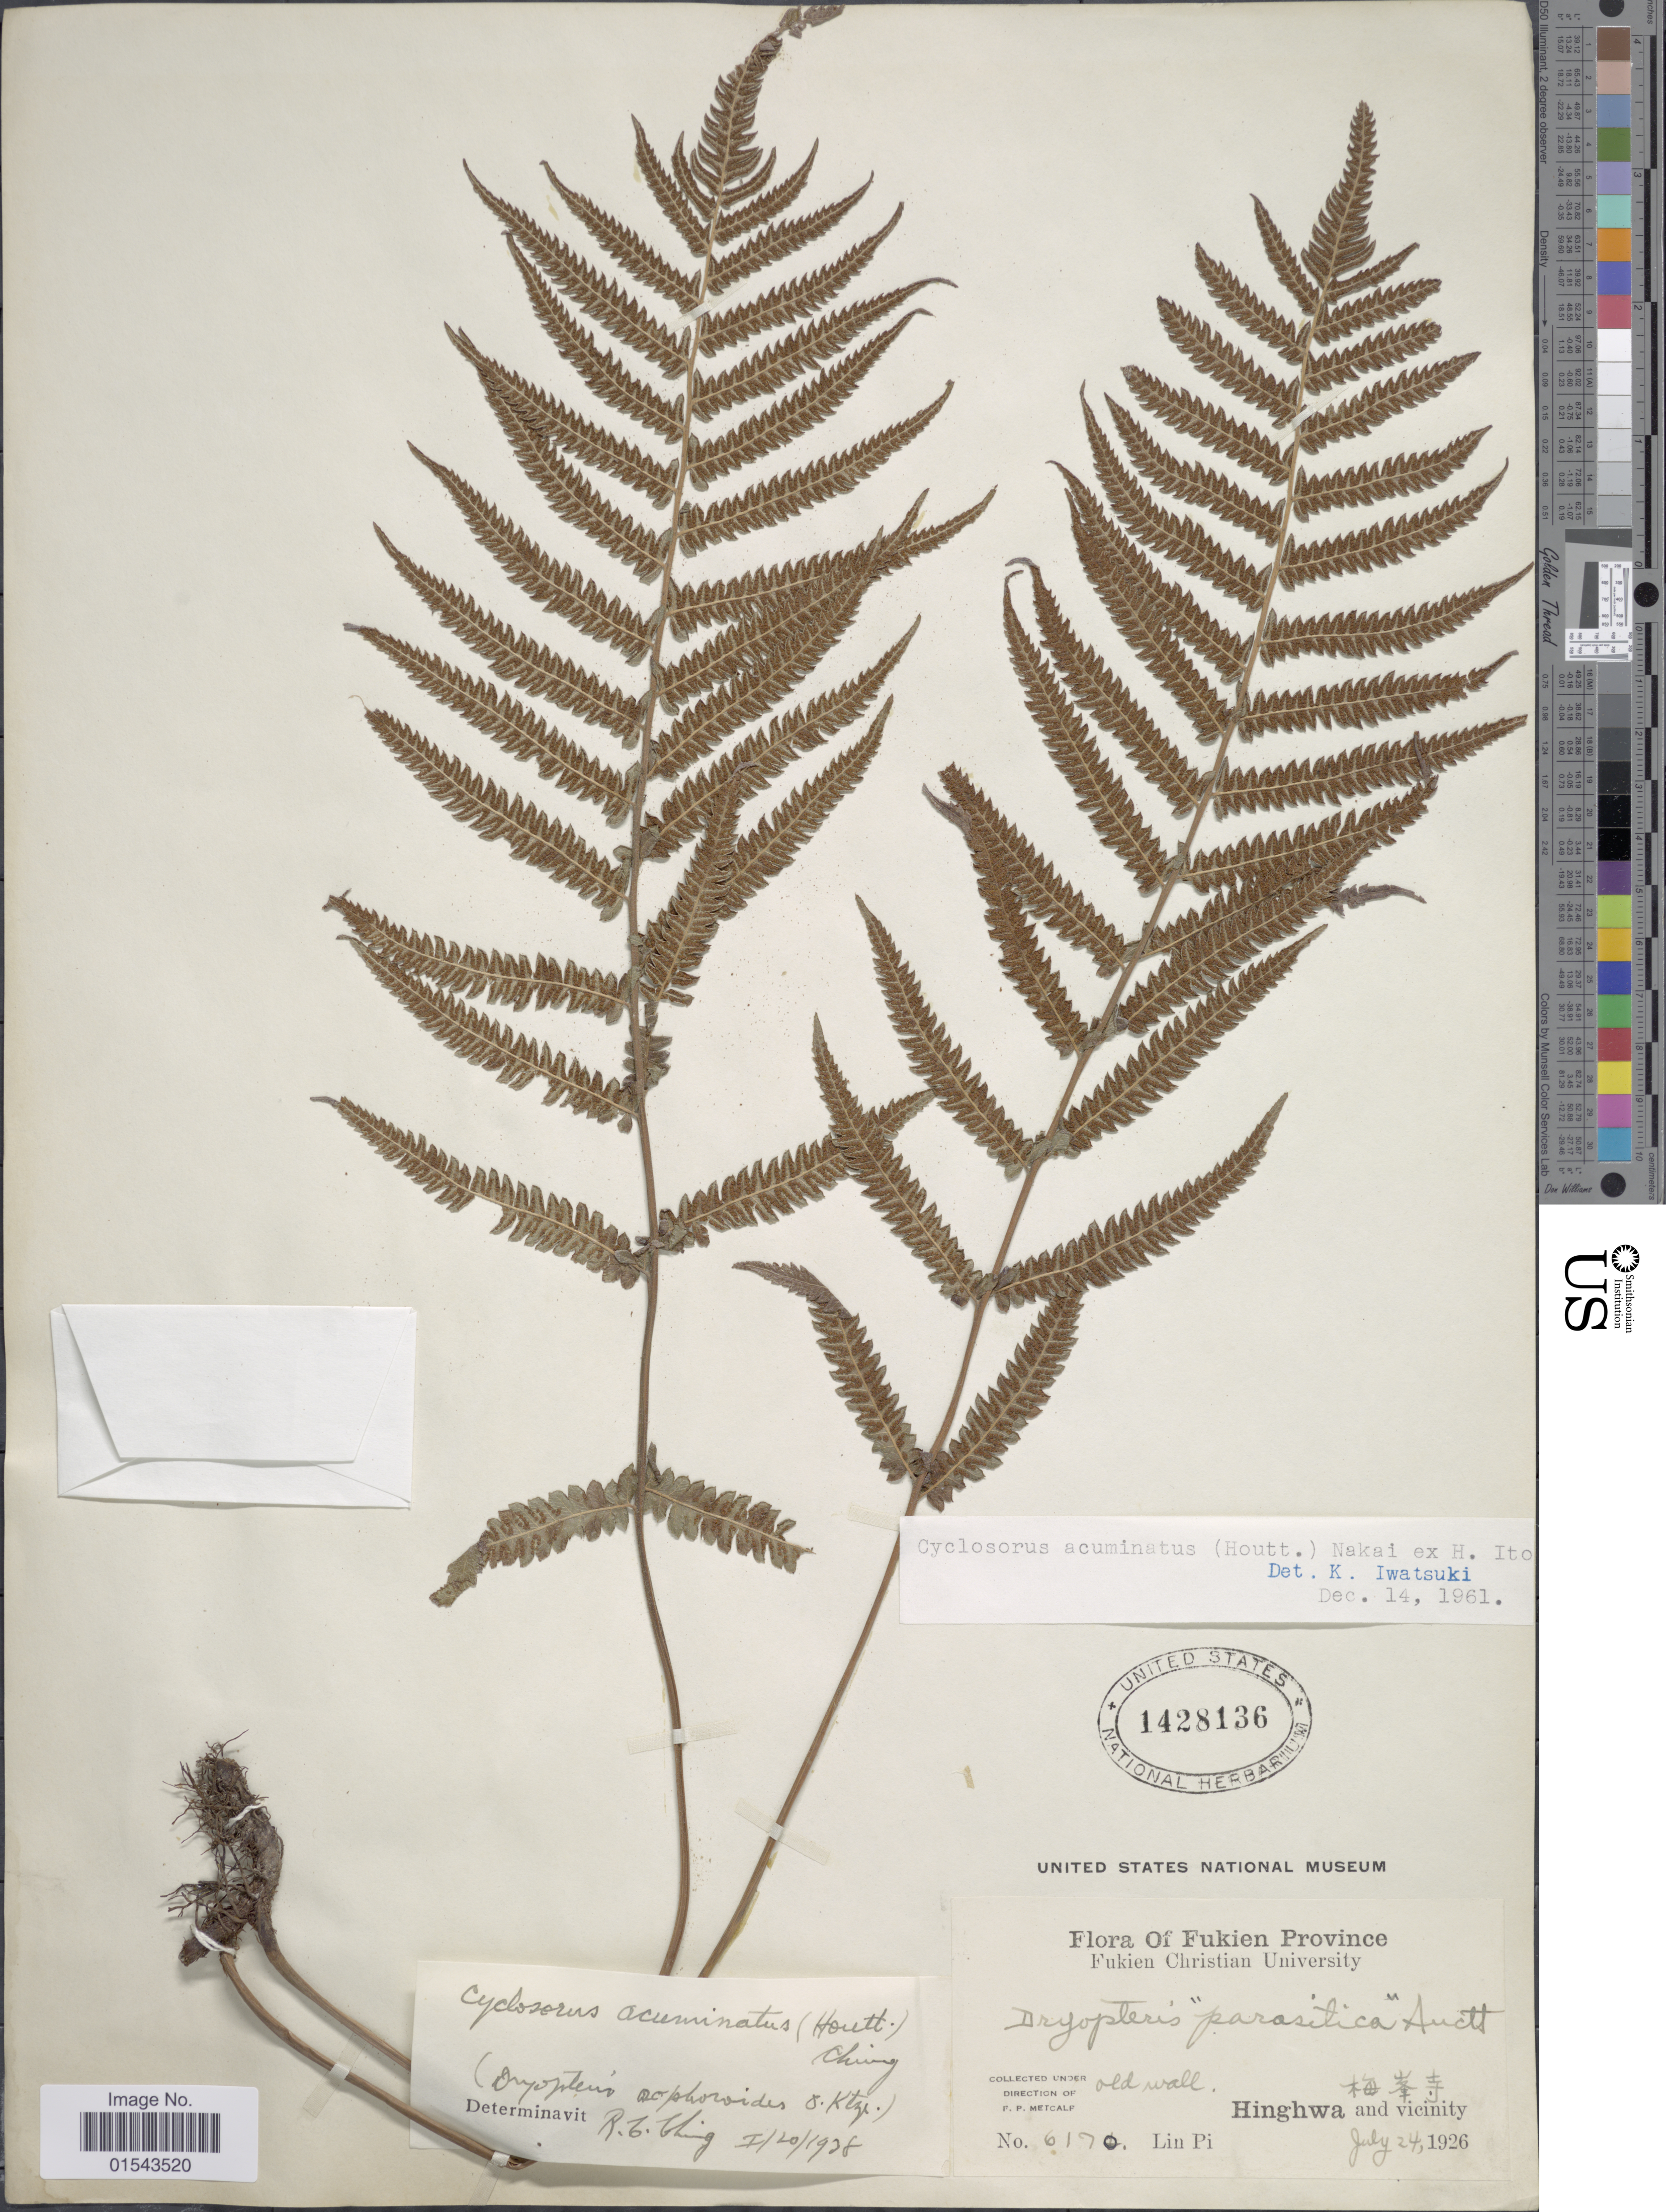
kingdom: Plantae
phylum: Tracheophyta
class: Polypodiopsida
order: Polypodiales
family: Thelypteridaceae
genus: Christella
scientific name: Christella acuminata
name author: (Houtt.) H. Lév.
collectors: F. Metcalf & L. Pi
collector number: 6170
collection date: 1926-07-24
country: China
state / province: Fujian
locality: Hinghwa and Vicinity. Fukien Province.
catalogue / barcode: US 1428136